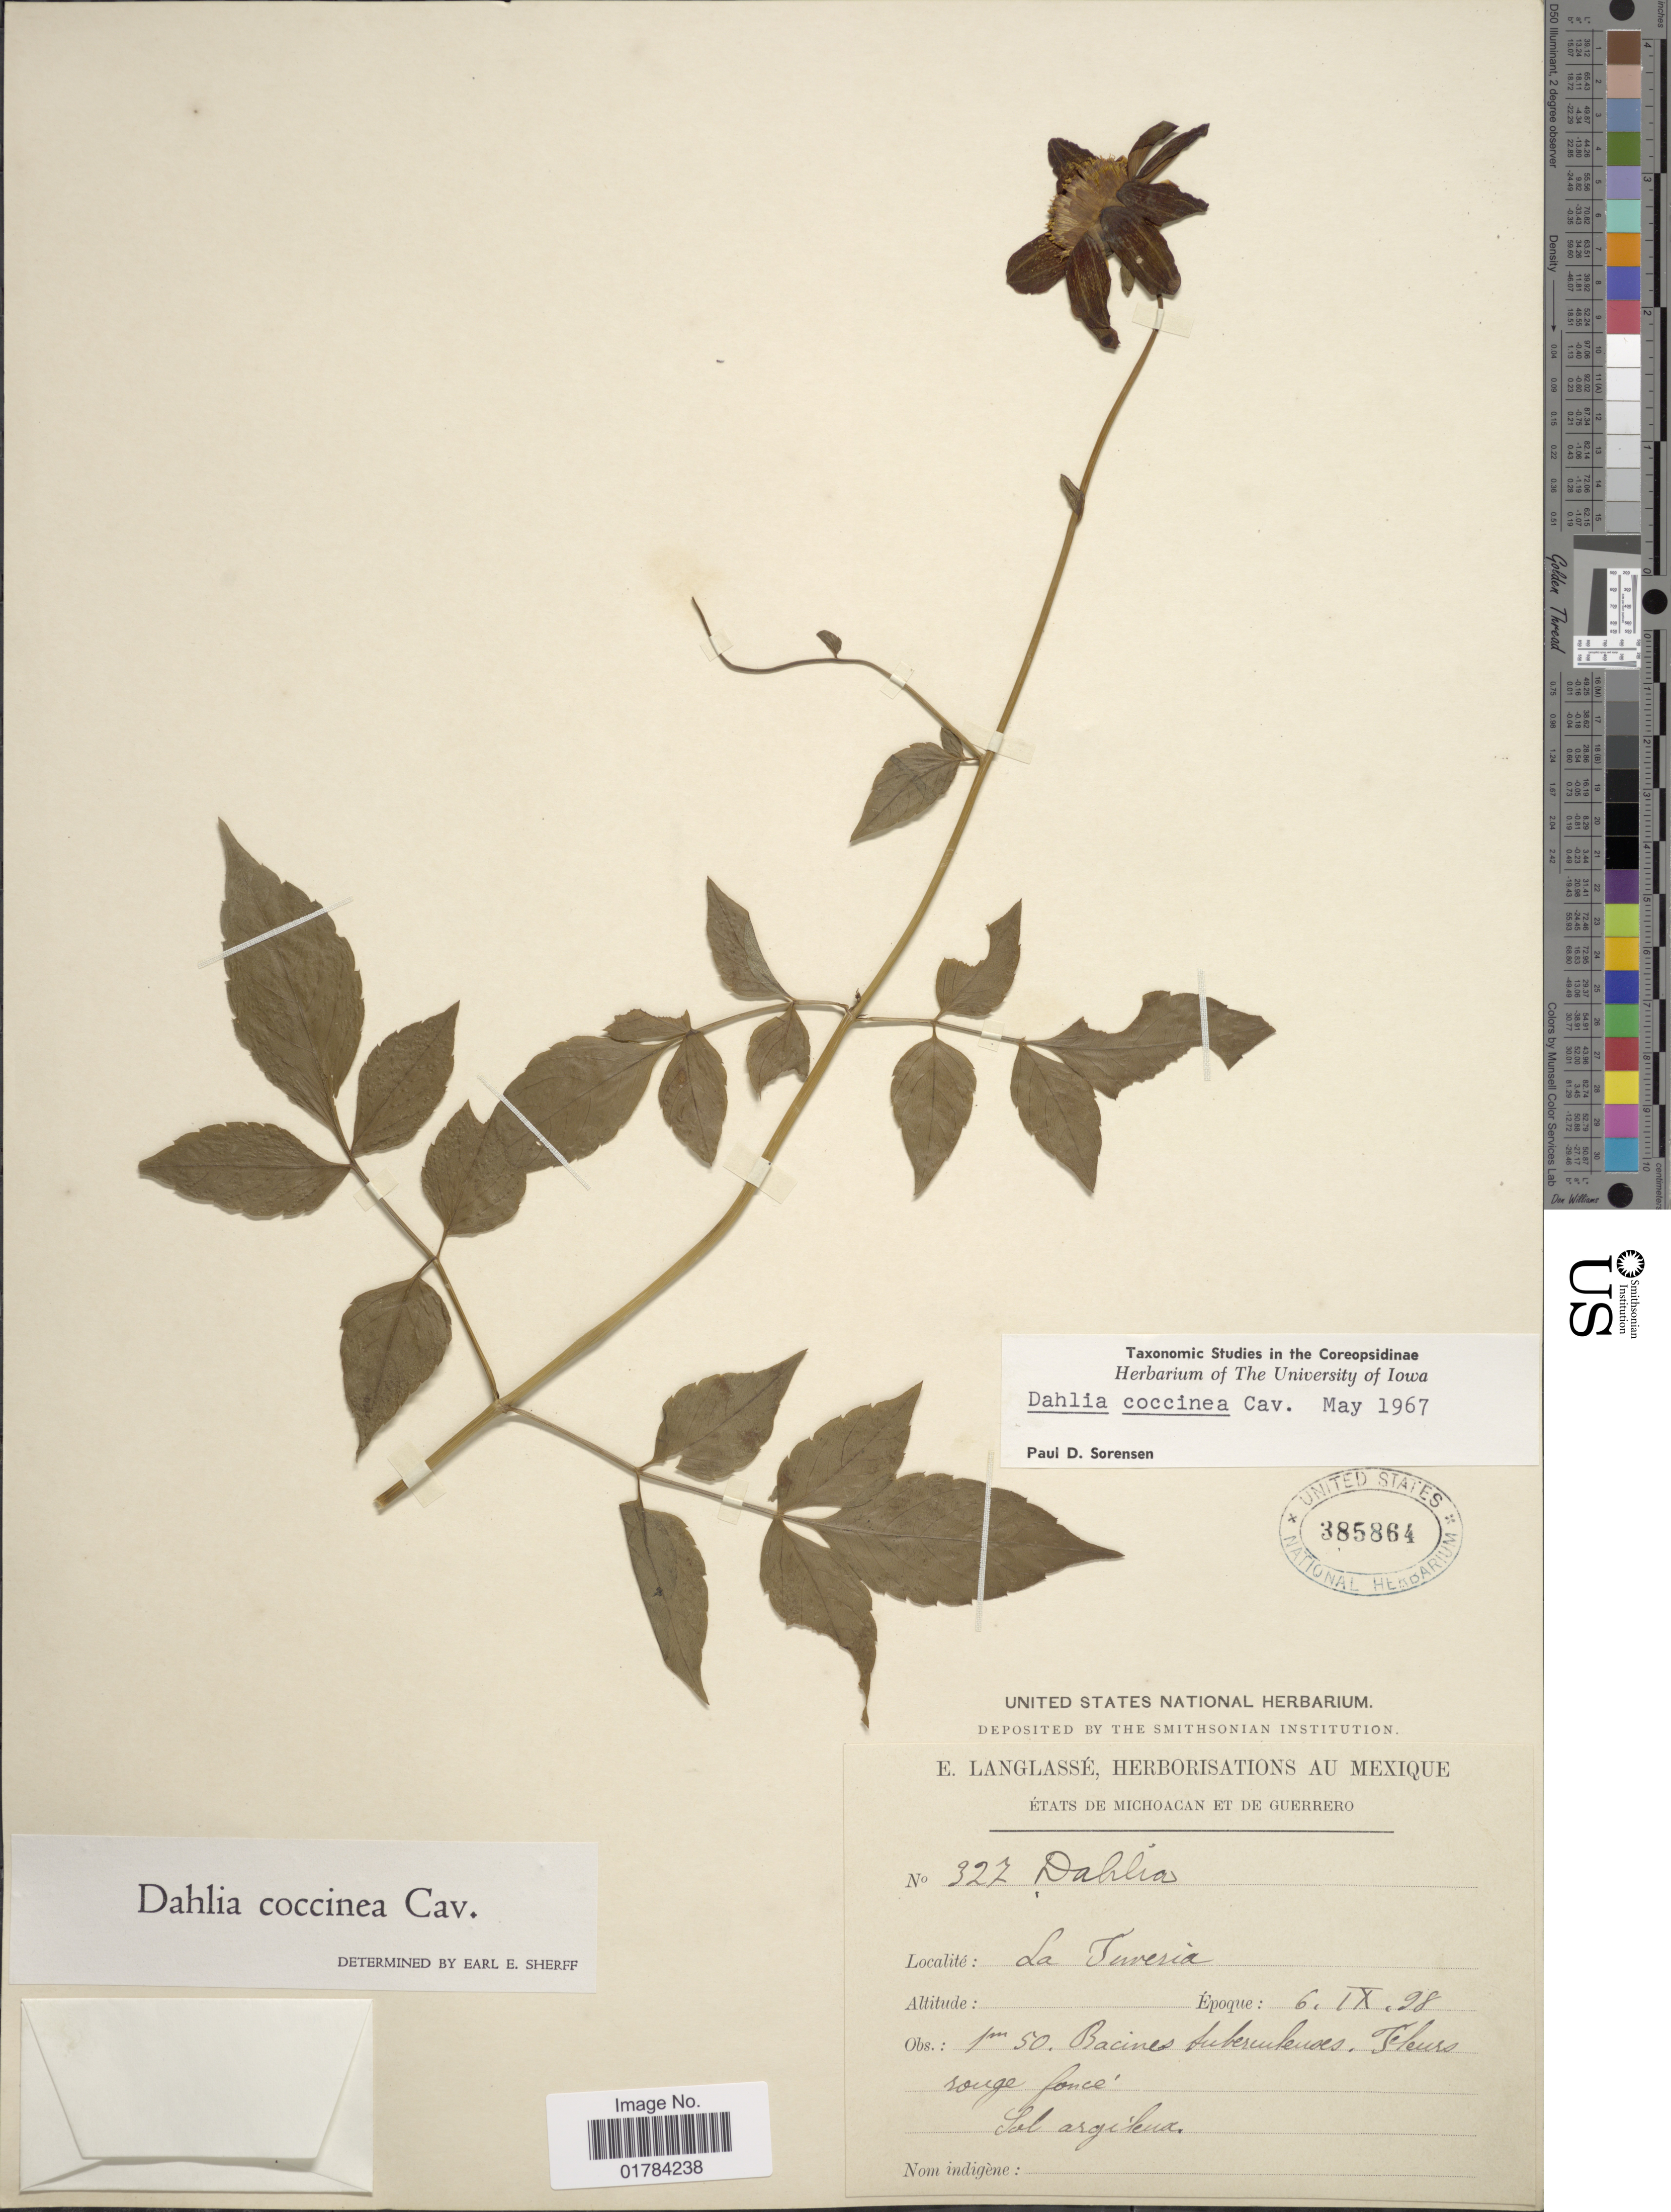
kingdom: Plantae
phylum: Tracheophyta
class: Magnoliopsida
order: Asterales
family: Asteraceae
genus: Dahlia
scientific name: Dahlia coccinea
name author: Cav.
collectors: E. Langlassé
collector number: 327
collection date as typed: Transcribed d/m/y: 6/9/98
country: Mexico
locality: Etats de Michoacan et de Guerrero, La Tuveria [interpreted]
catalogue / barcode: US 385864